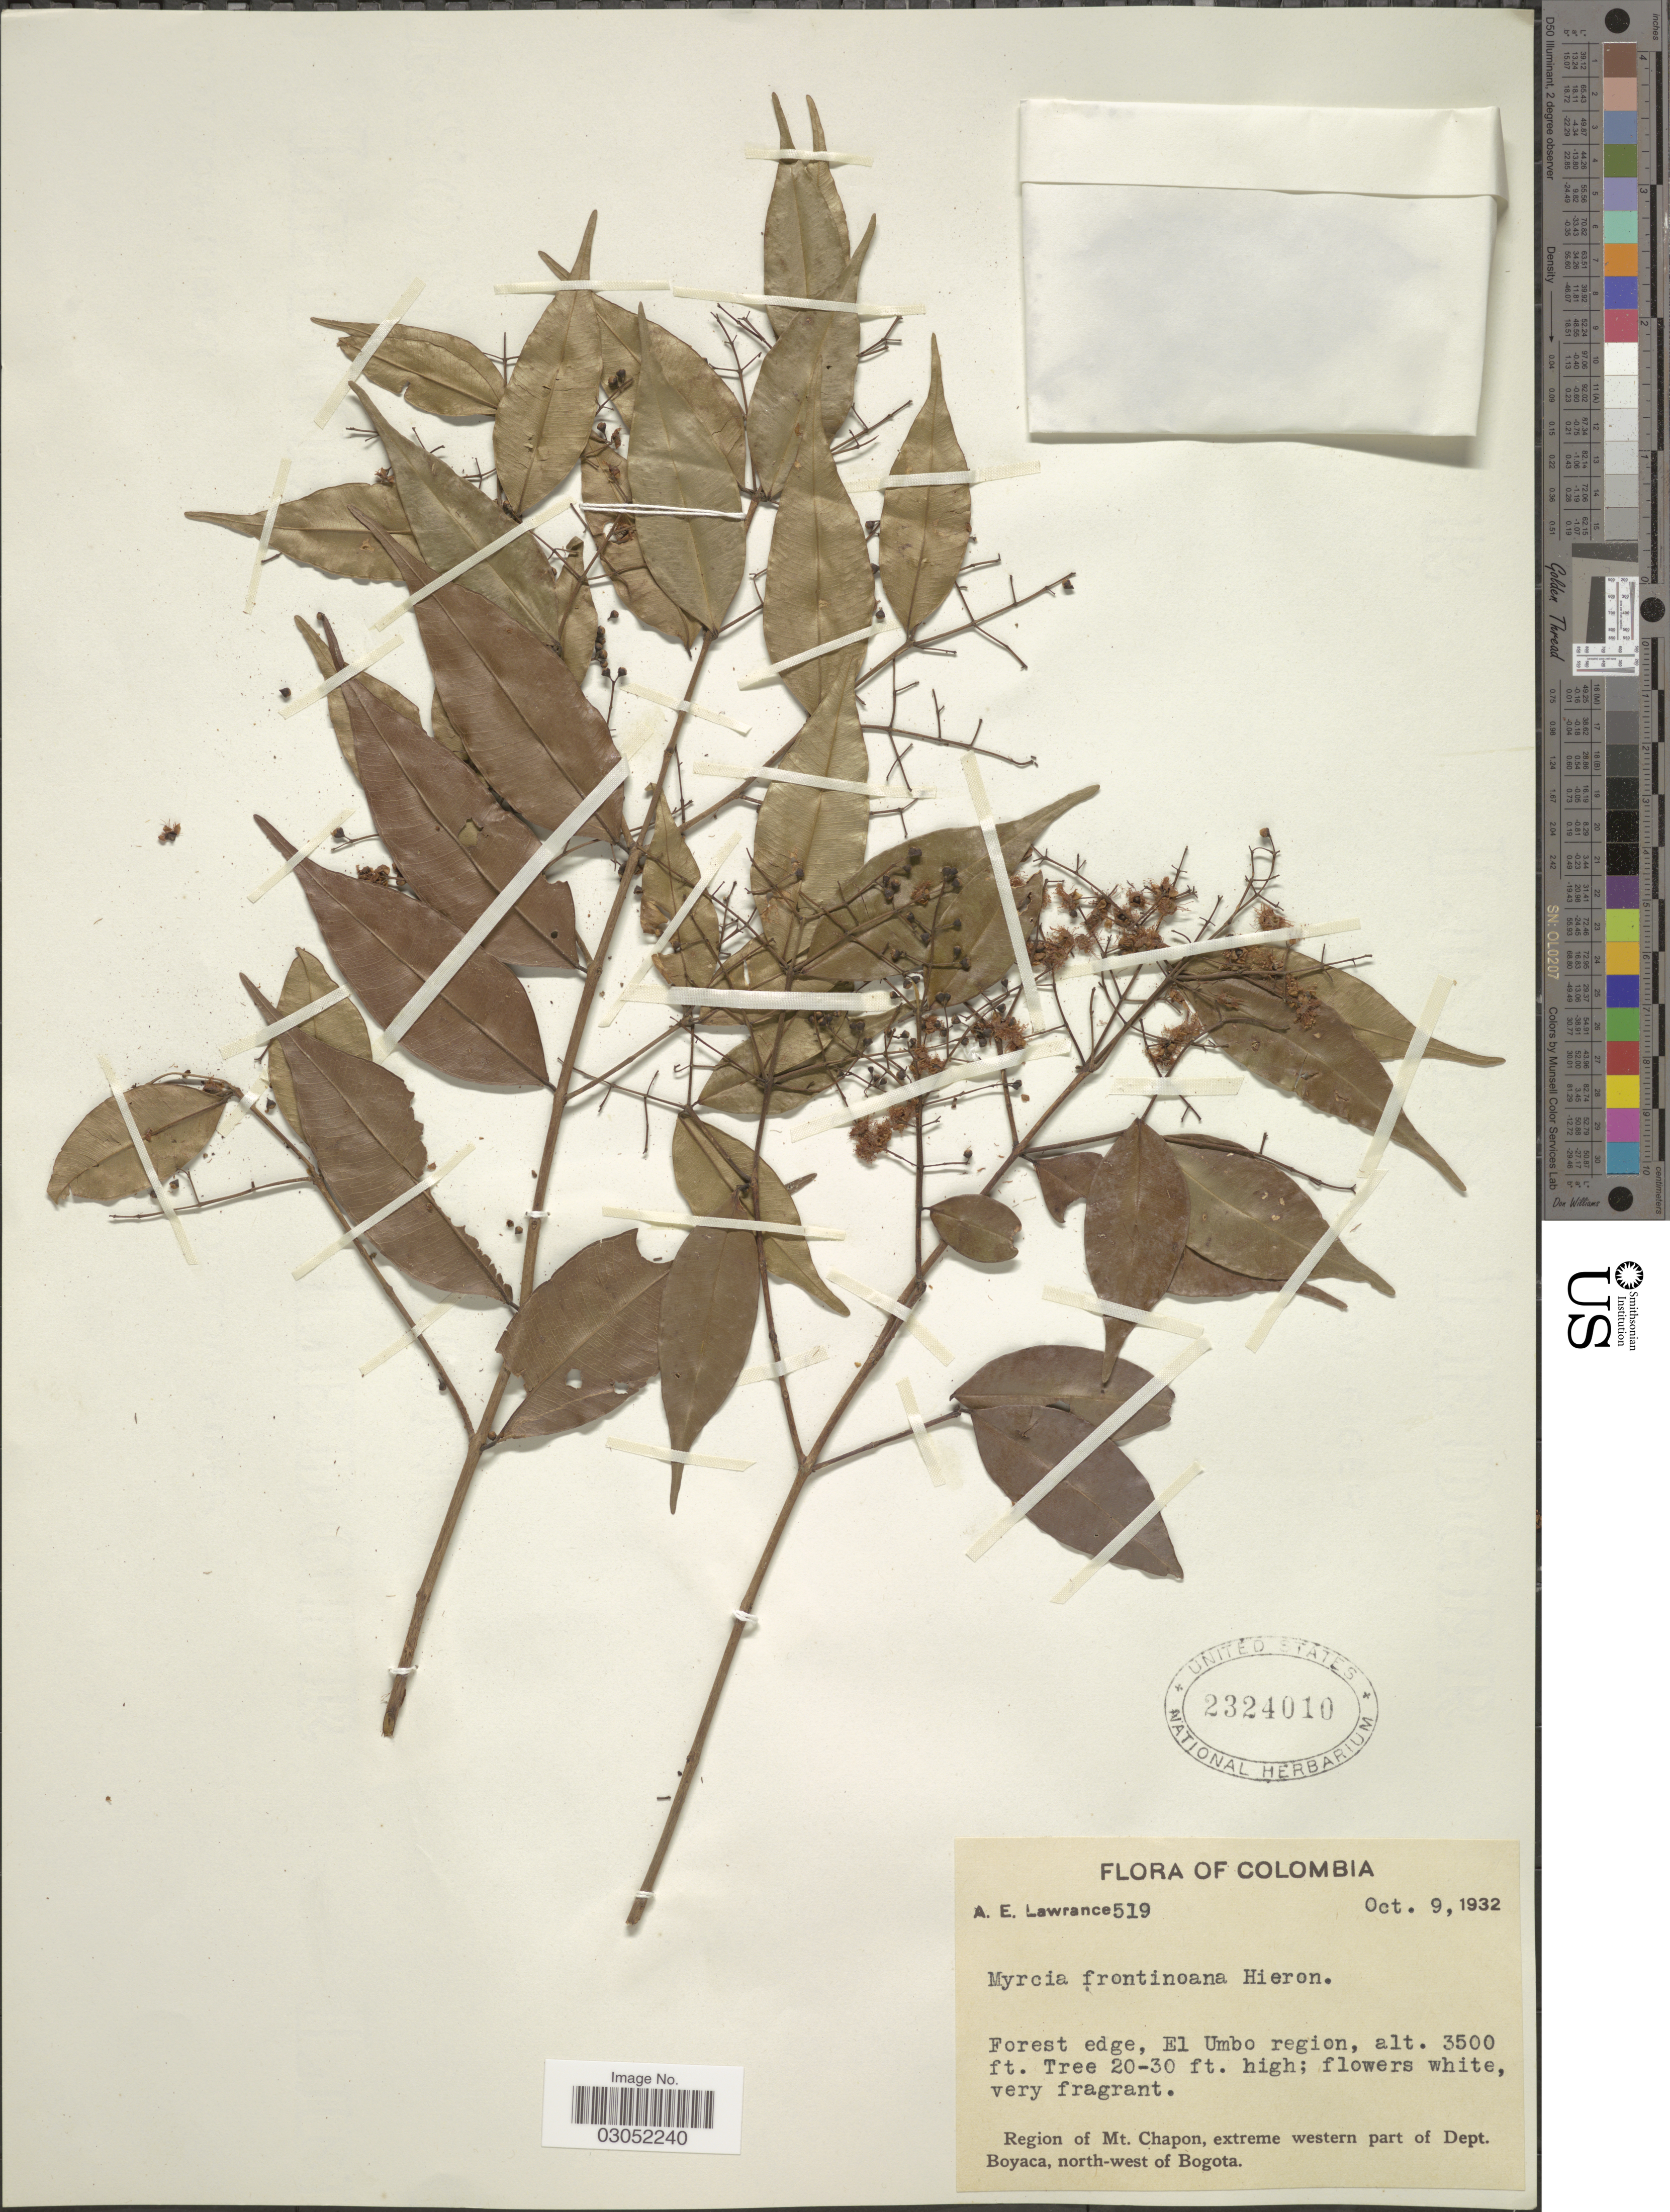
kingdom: Plantae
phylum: Tracheophyta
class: Magnoliopsida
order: Myrtales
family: Myrtaceae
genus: Myrcia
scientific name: Myrcia frontinensis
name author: Hieron.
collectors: A. Lawrance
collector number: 519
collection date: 1932-10-09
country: Colombia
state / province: Boyacá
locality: El Umbo region. Region of Mt. Chapon, extreme western part of Dept. Boyaca, north-west of Bogota.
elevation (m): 1067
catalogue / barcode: US 2324010